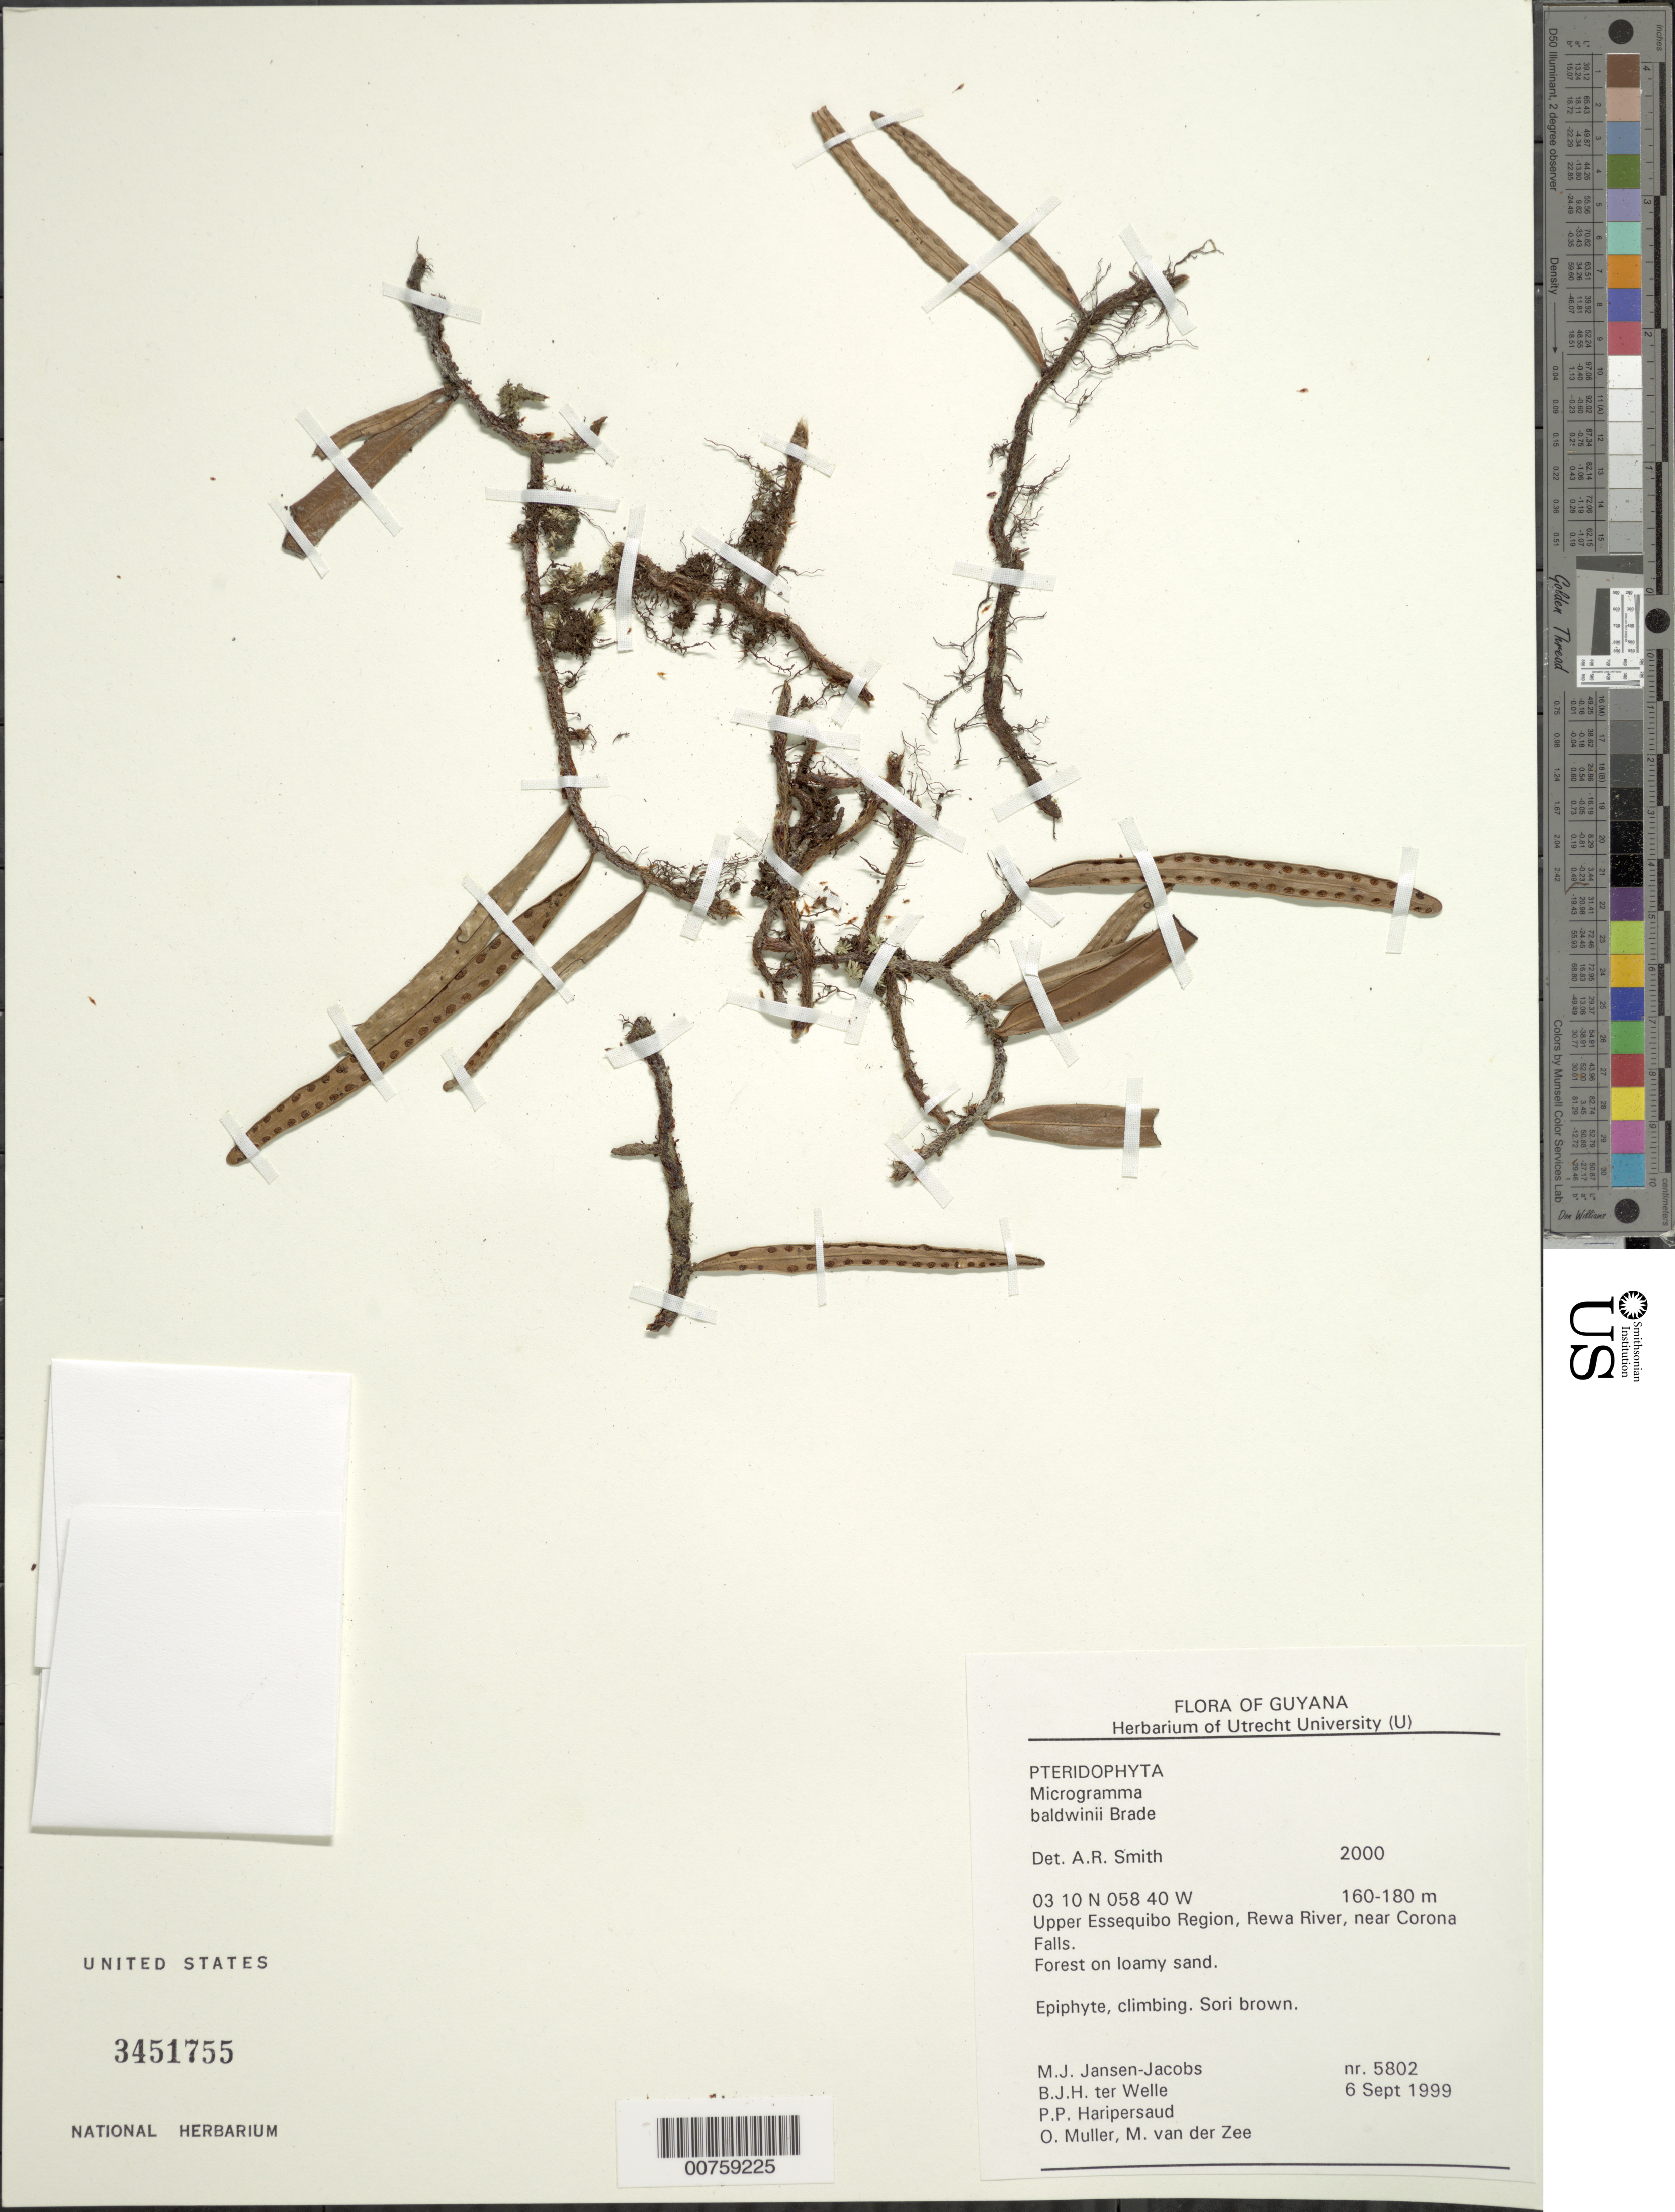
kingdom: Plantae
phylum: Tracheophyta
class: Polypodiopsida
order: Polypodiales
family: Polypodiaceae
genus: Microgramma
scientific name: Microgramma baldwinii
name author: Brade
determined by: Smith, Alan R., (UC)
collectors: M. J. Jansen-Jacobs, B. Welle, P. Haripersaud, O. Muller & M. van der Zee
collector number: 5802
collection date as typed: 6-Sep-99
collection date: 1999-09-06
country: Guyana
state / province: U. Takutu-U. Essequibo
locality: Rewa River, near Corona Falls, Upper Essequibo Region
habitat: Forest on loamy sand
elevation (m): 160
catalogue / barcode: US 3451755